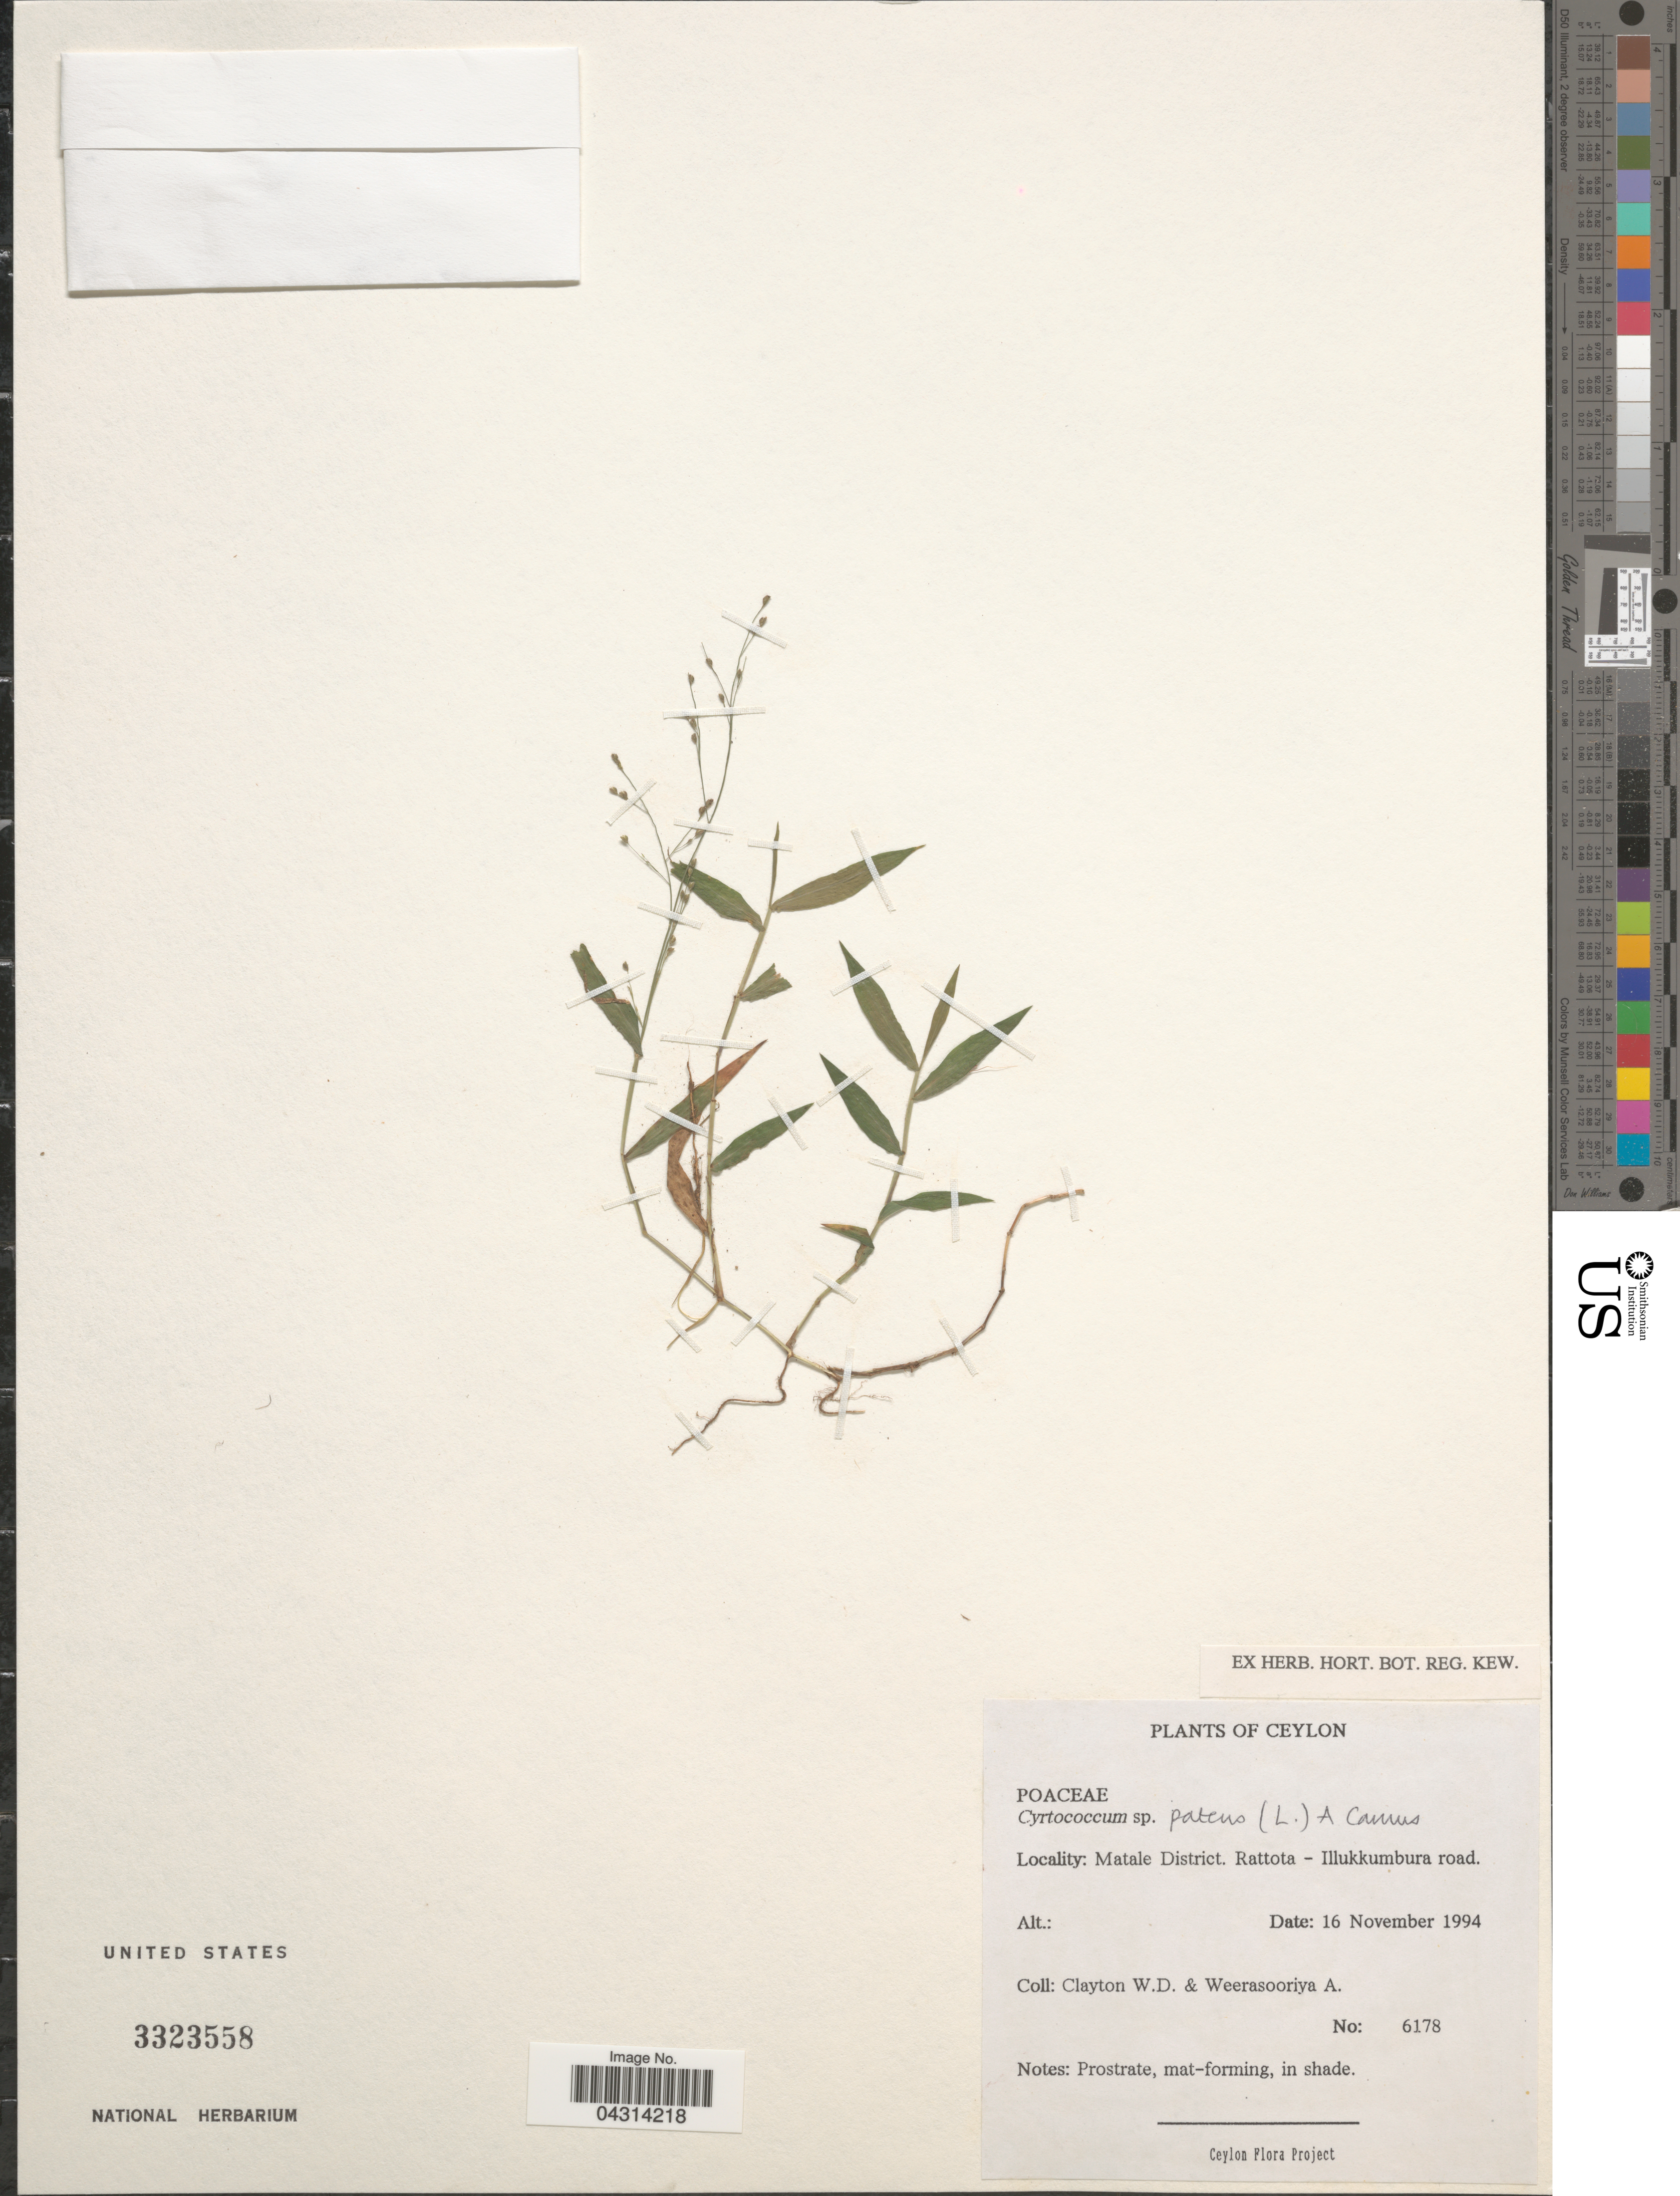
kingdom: Plantae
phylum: Tracheophyta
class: Liliopsida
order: Poales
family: Poaceae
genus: Cyrtococcum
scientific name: Cyrtococcum patens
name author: (L.) A. Camus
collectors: W. D. Clayton & A. Weerasooriya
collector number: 6178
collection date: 1994-11-16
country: Sri Lanka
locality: Ceylon. Matale District. Rattota - Illukkumbura road.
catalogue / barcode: US 3323558